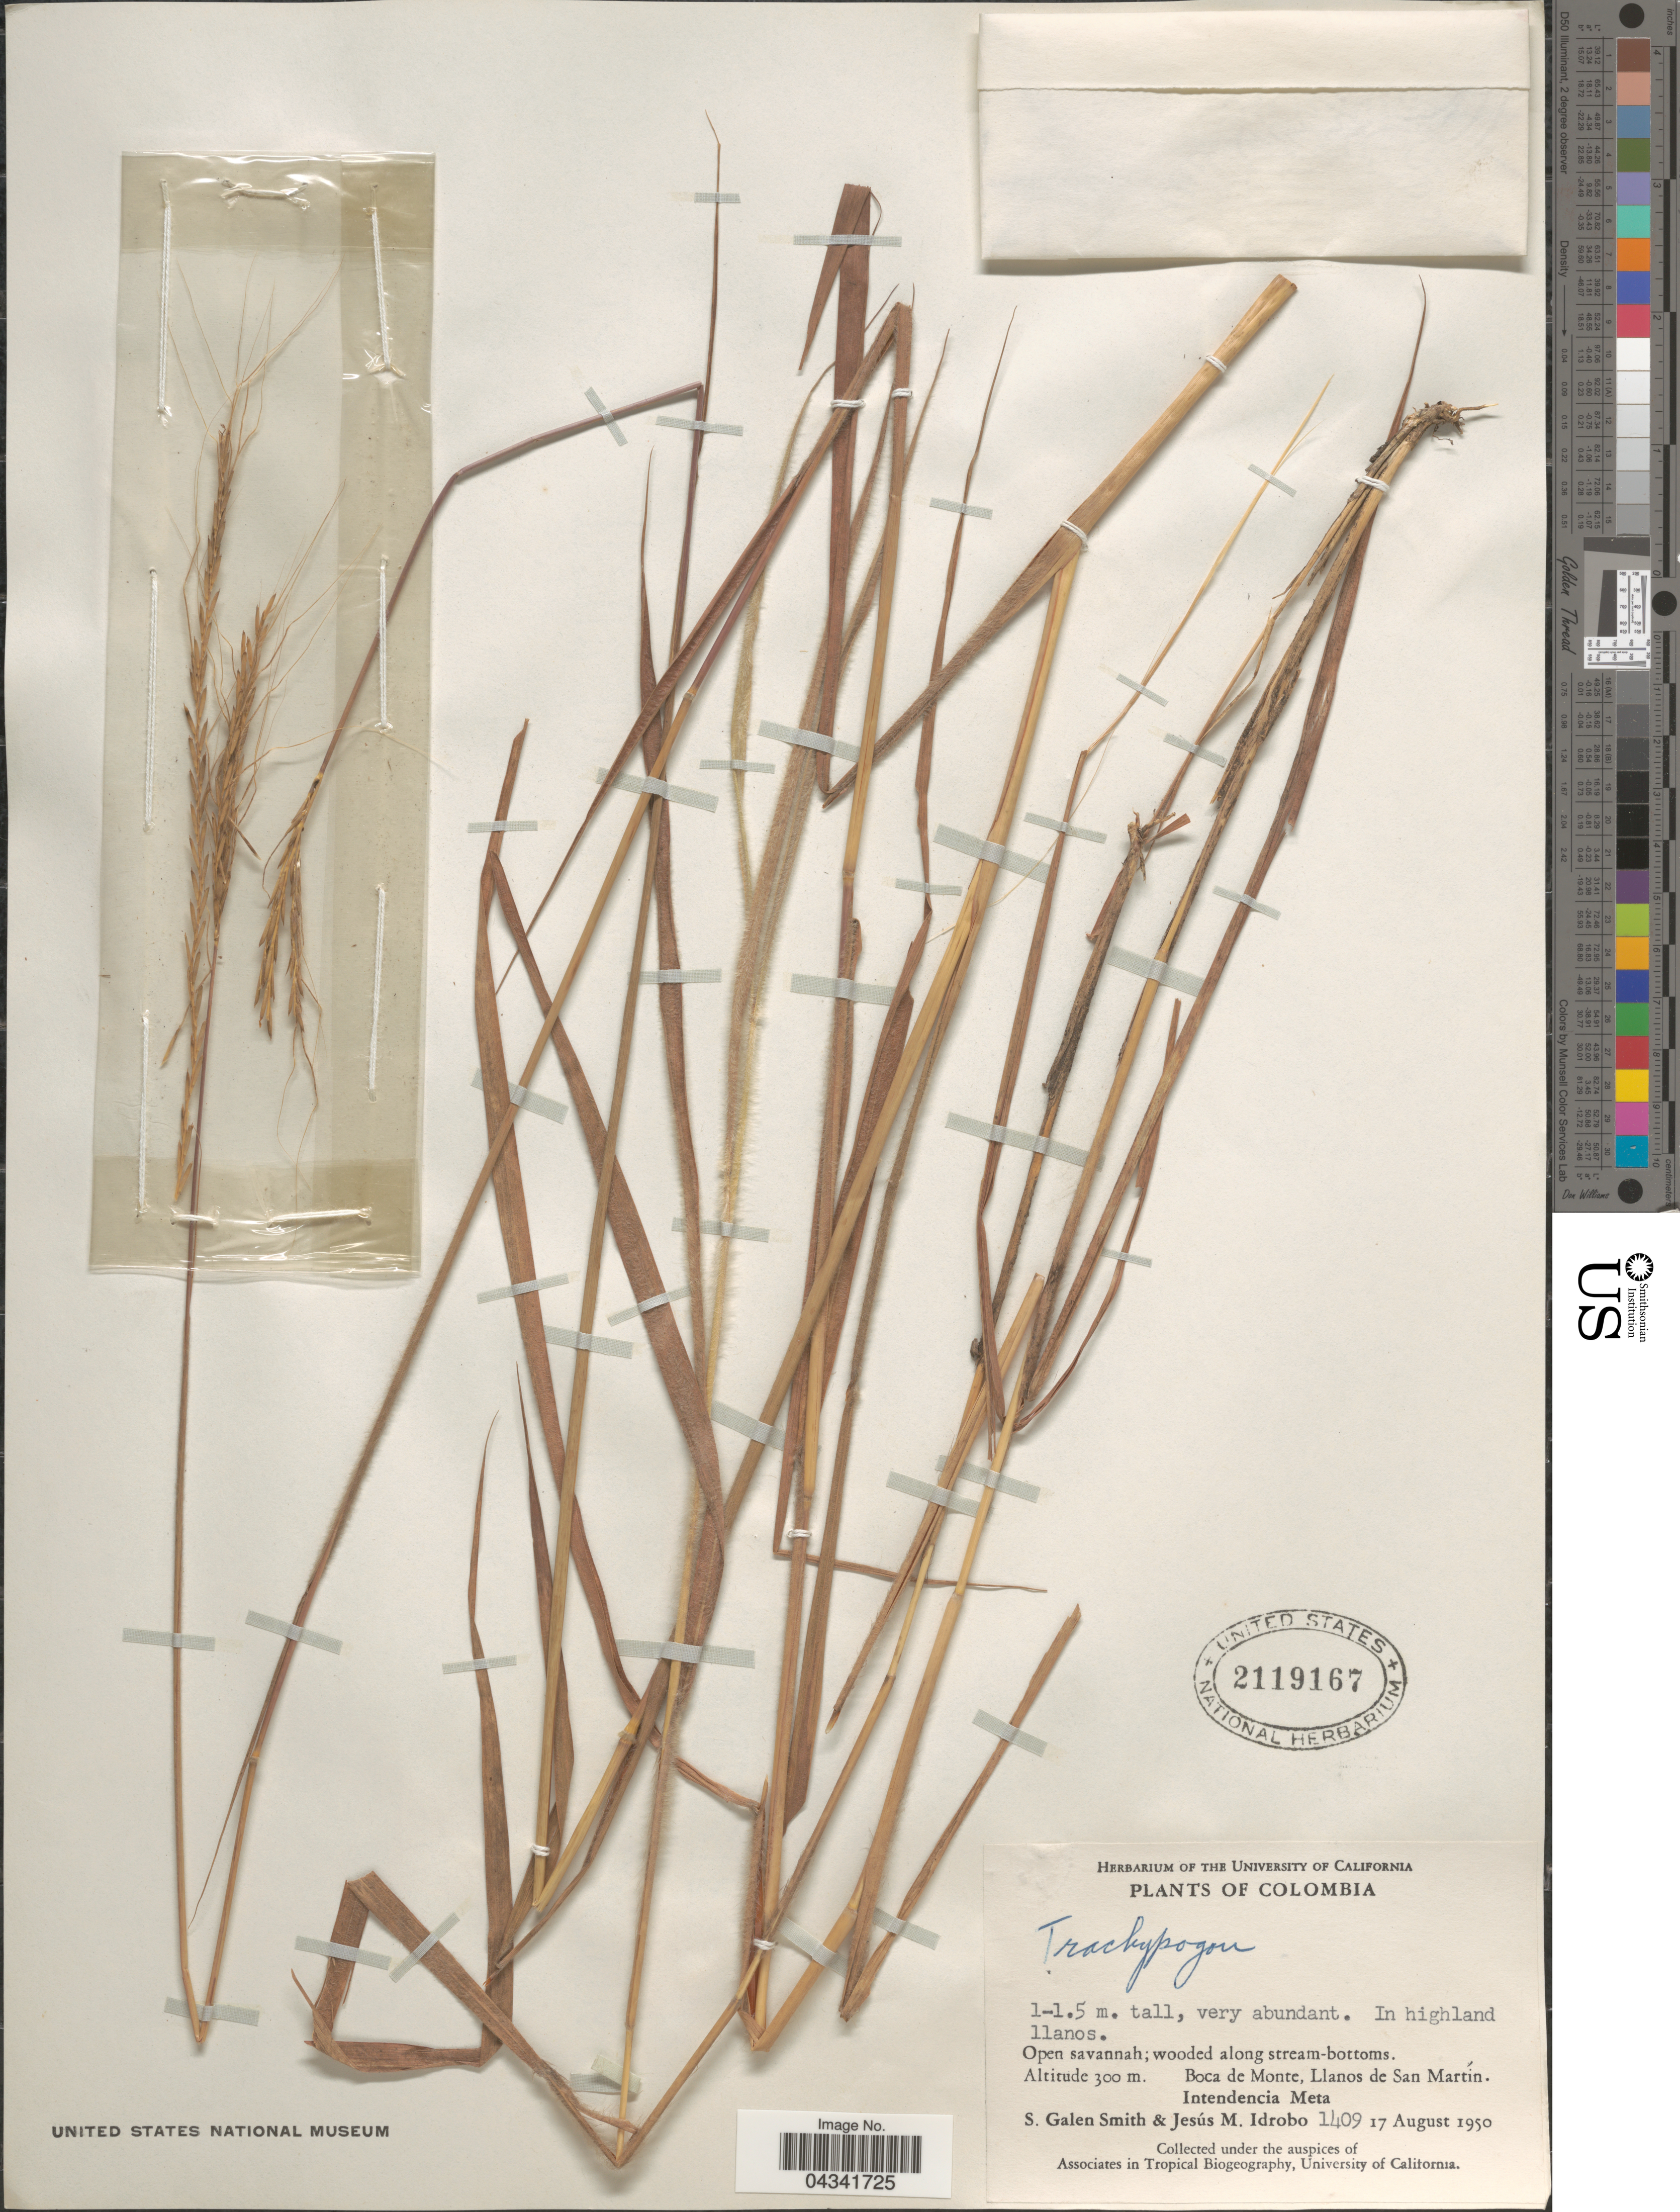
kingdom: Plantae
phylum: Tracheophyta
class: Liliopsida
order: Poales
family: Poaceae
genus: Trachypogon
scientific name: Trachypogon spicatus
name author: (L. f.) Kuntze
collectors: S. G. Smith & J. M. Idrobo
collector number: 1409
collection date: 1950-08-17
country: Colombia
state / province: Meta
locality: Boca de Monte, Llanos de San Martín. Intendencia Meta.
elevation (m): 300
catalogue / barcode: US 2119167